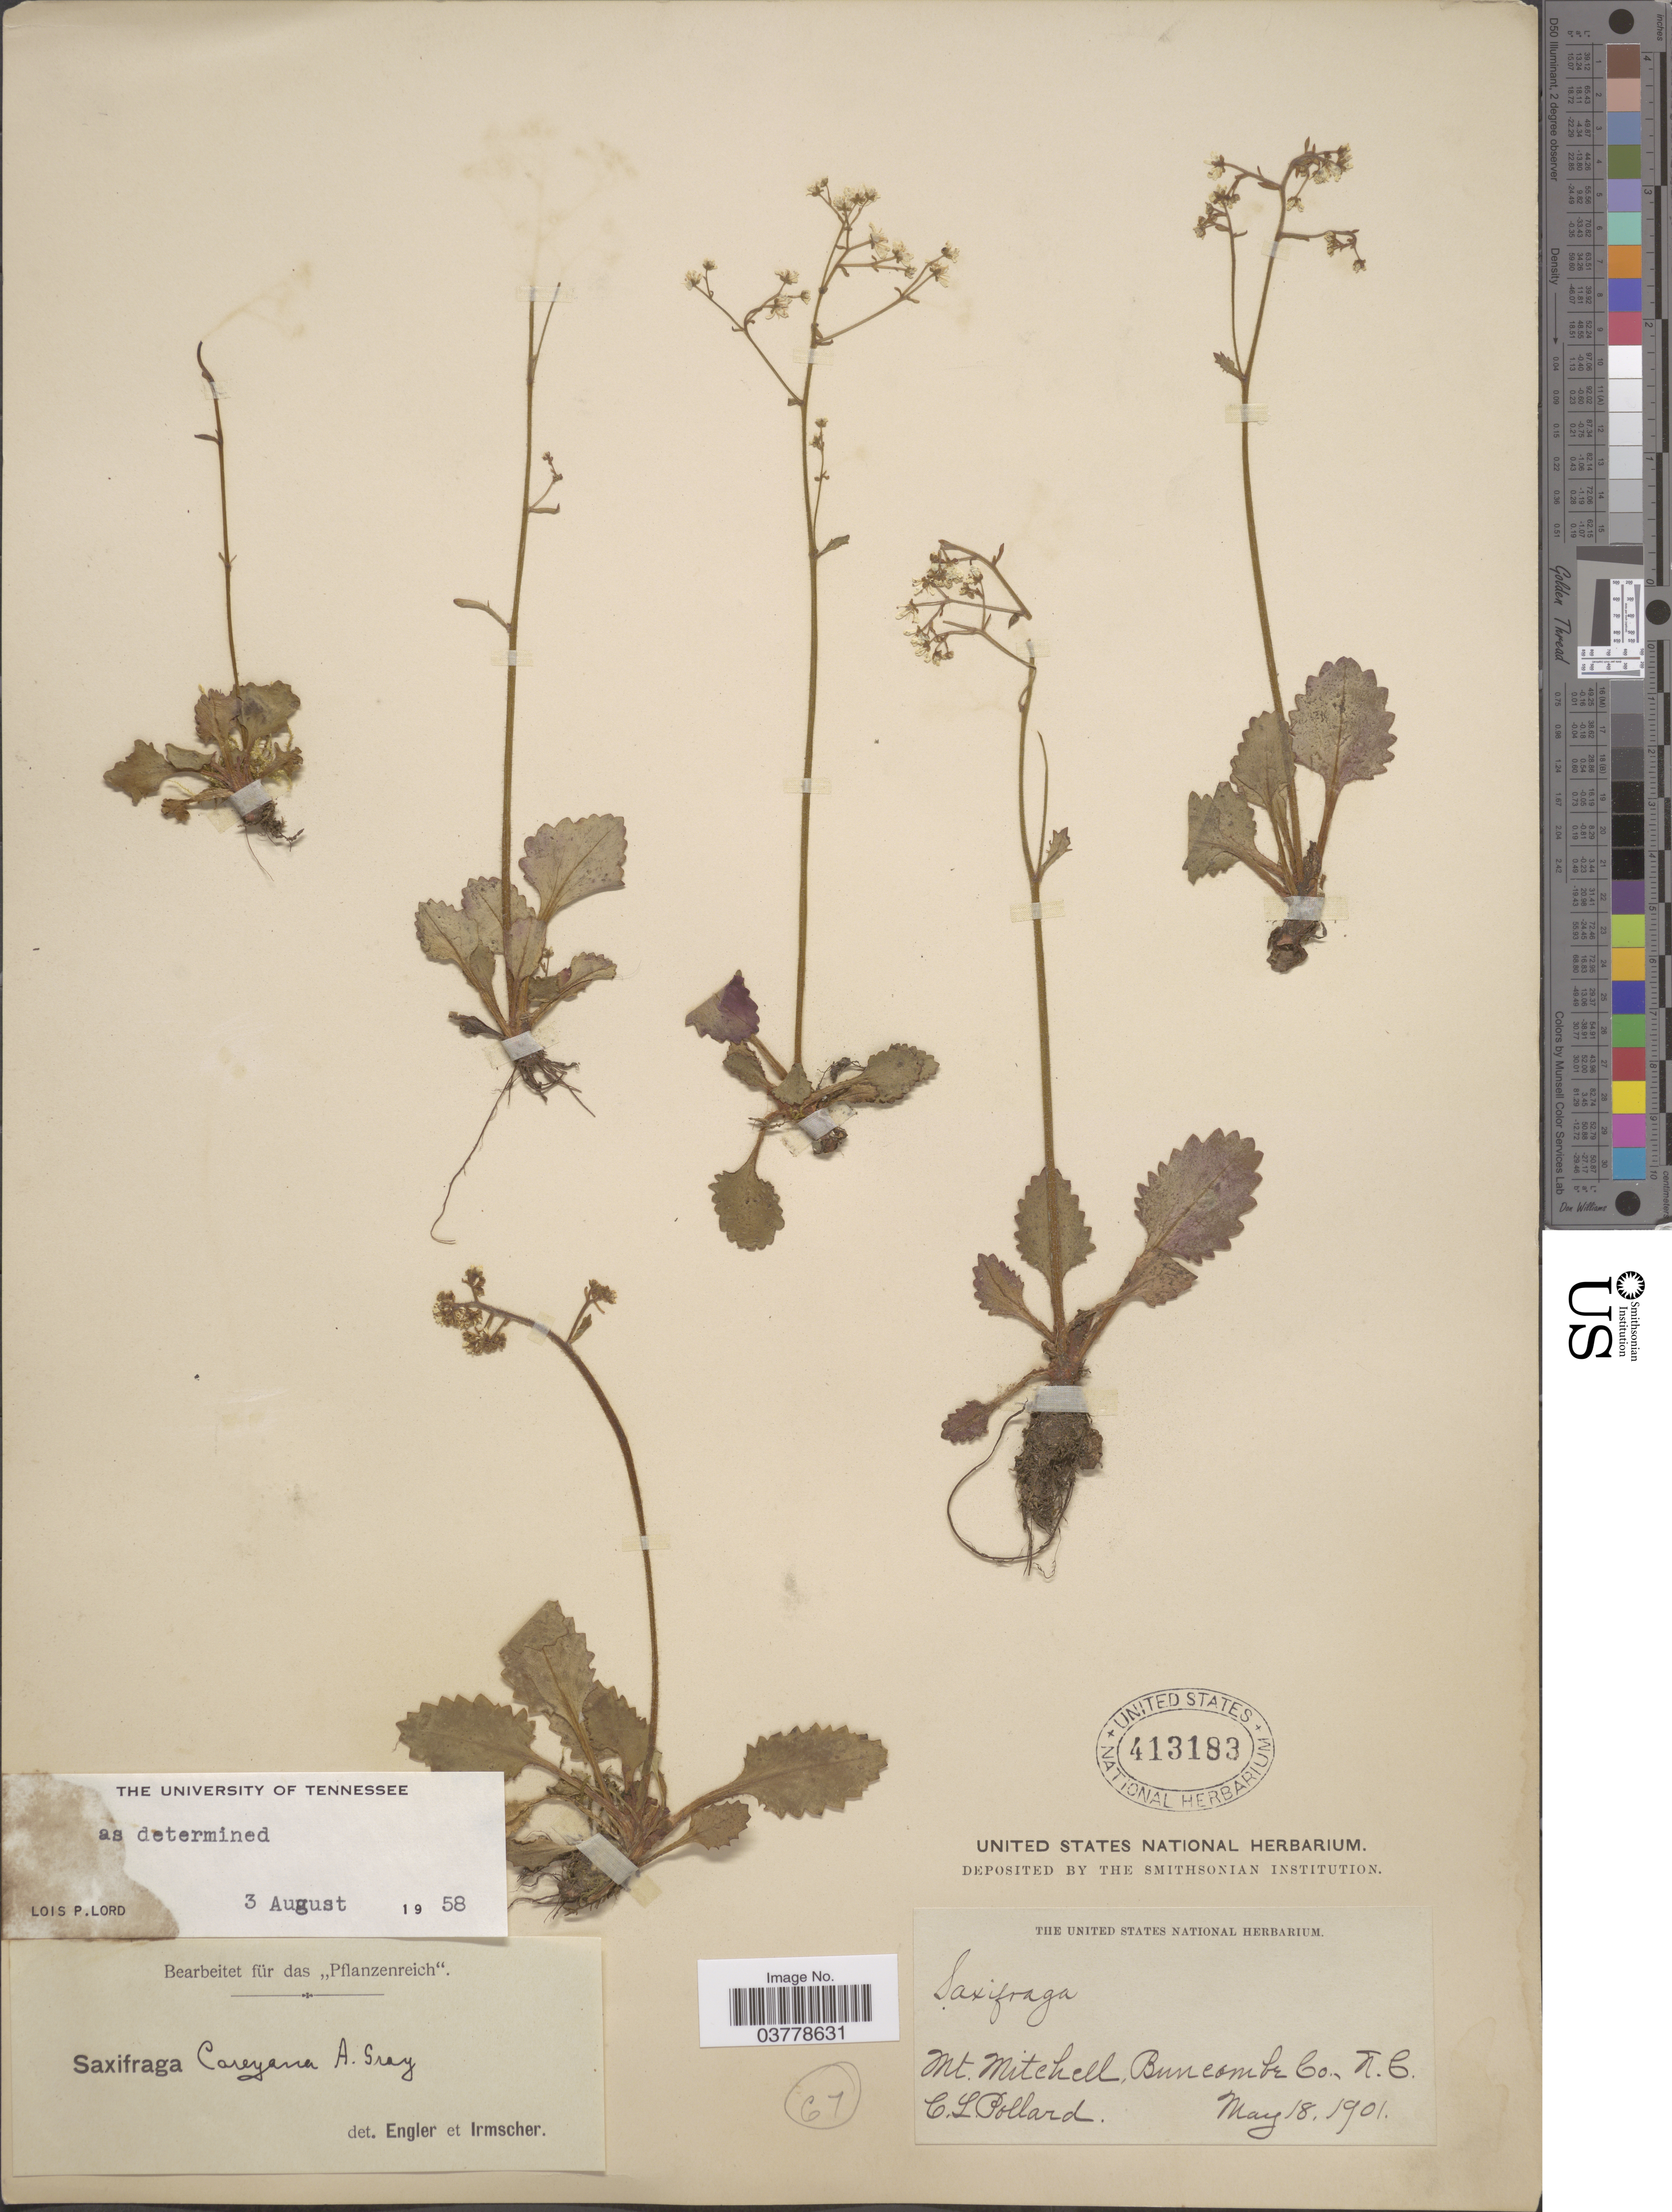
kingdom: Plantae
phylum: Tracheophyta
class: Magnoliopsida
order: Saxifragales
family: Saxifragaceae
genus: Saxifraga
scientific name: Saxifraga careyana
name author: A. Gray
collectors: C. L. Pollard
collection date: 1901-05-18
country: United States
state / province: North Carolina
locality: Mt. Mitchell, Buncombe Co.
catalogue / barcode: US 413183